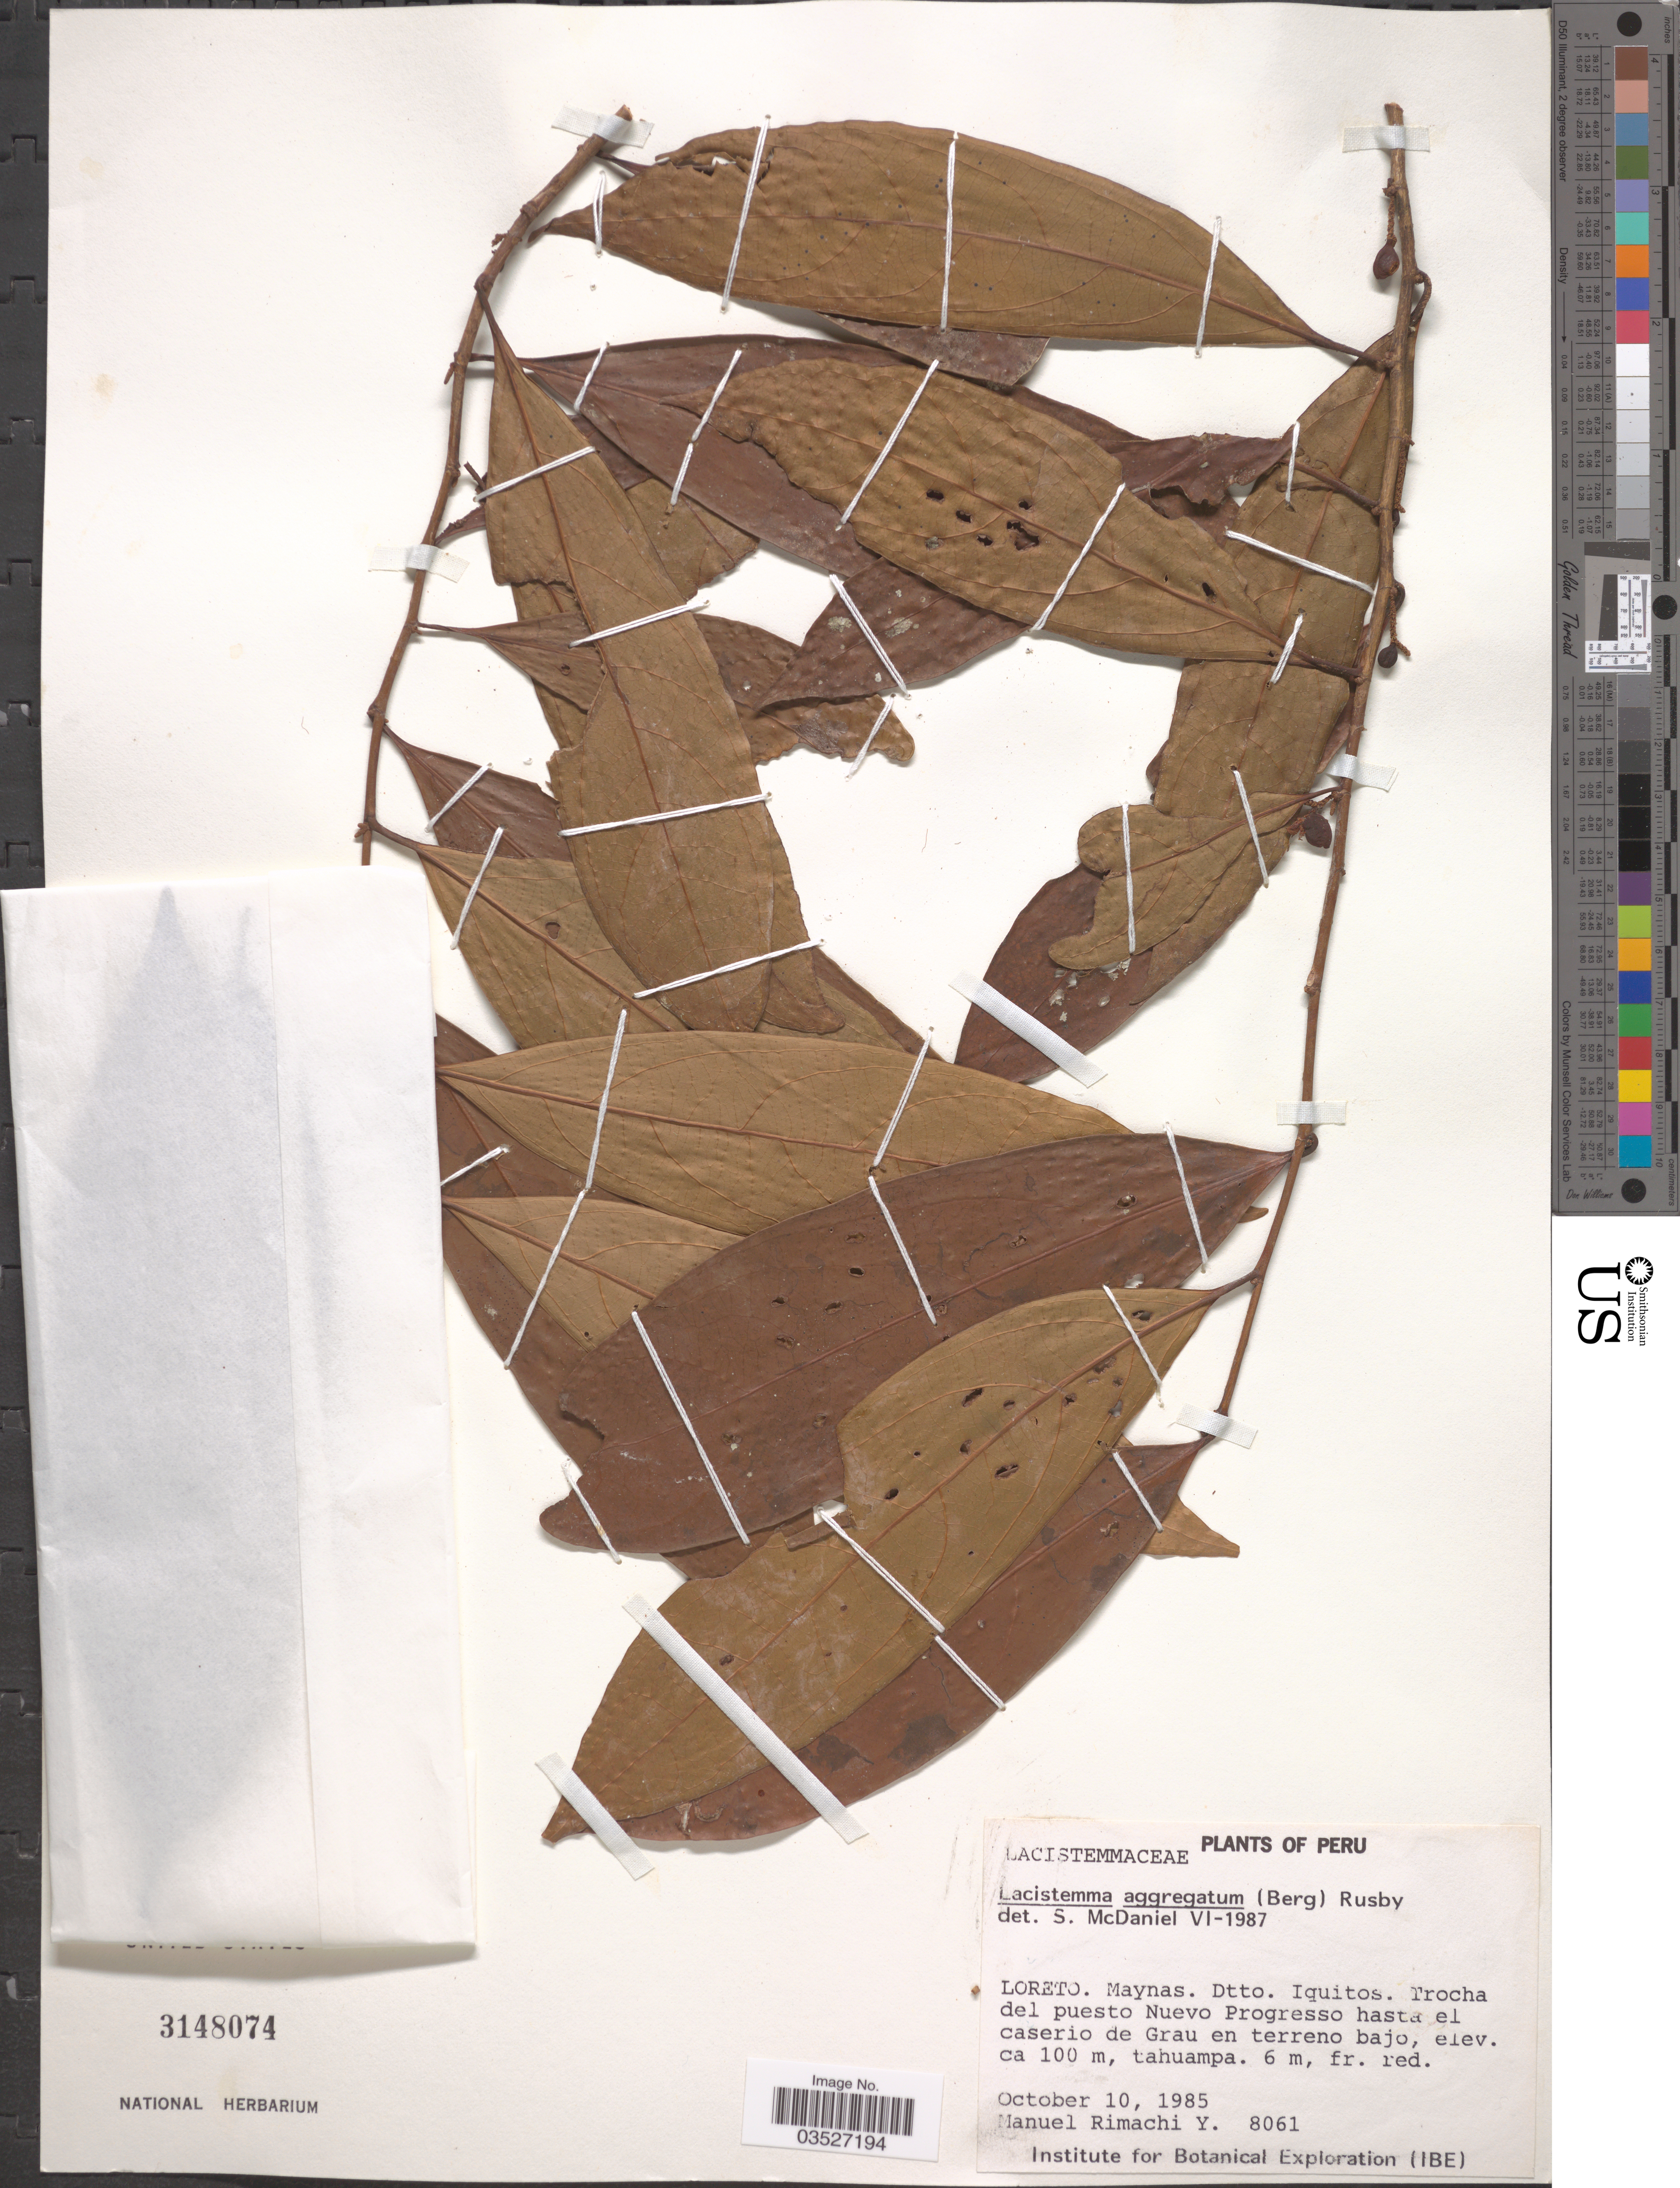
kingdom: Plantae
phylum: Tracheophyta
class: Magnoliopsida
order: Malpighiales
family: Lacistemataceae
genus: Lacistema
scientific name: Lacistema aggregatum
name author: (P.J. Bergius) Rusby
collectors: M. Rimachi Y.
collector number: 8061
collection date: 1985-10-10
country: Peru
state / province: Loreto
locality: Maynas. Dtto. Iquitos. Trocha del puesto Nuevo Progresso hasta el caserio de Grau en terrano bajo.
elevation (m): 100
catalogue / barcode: US 3148074